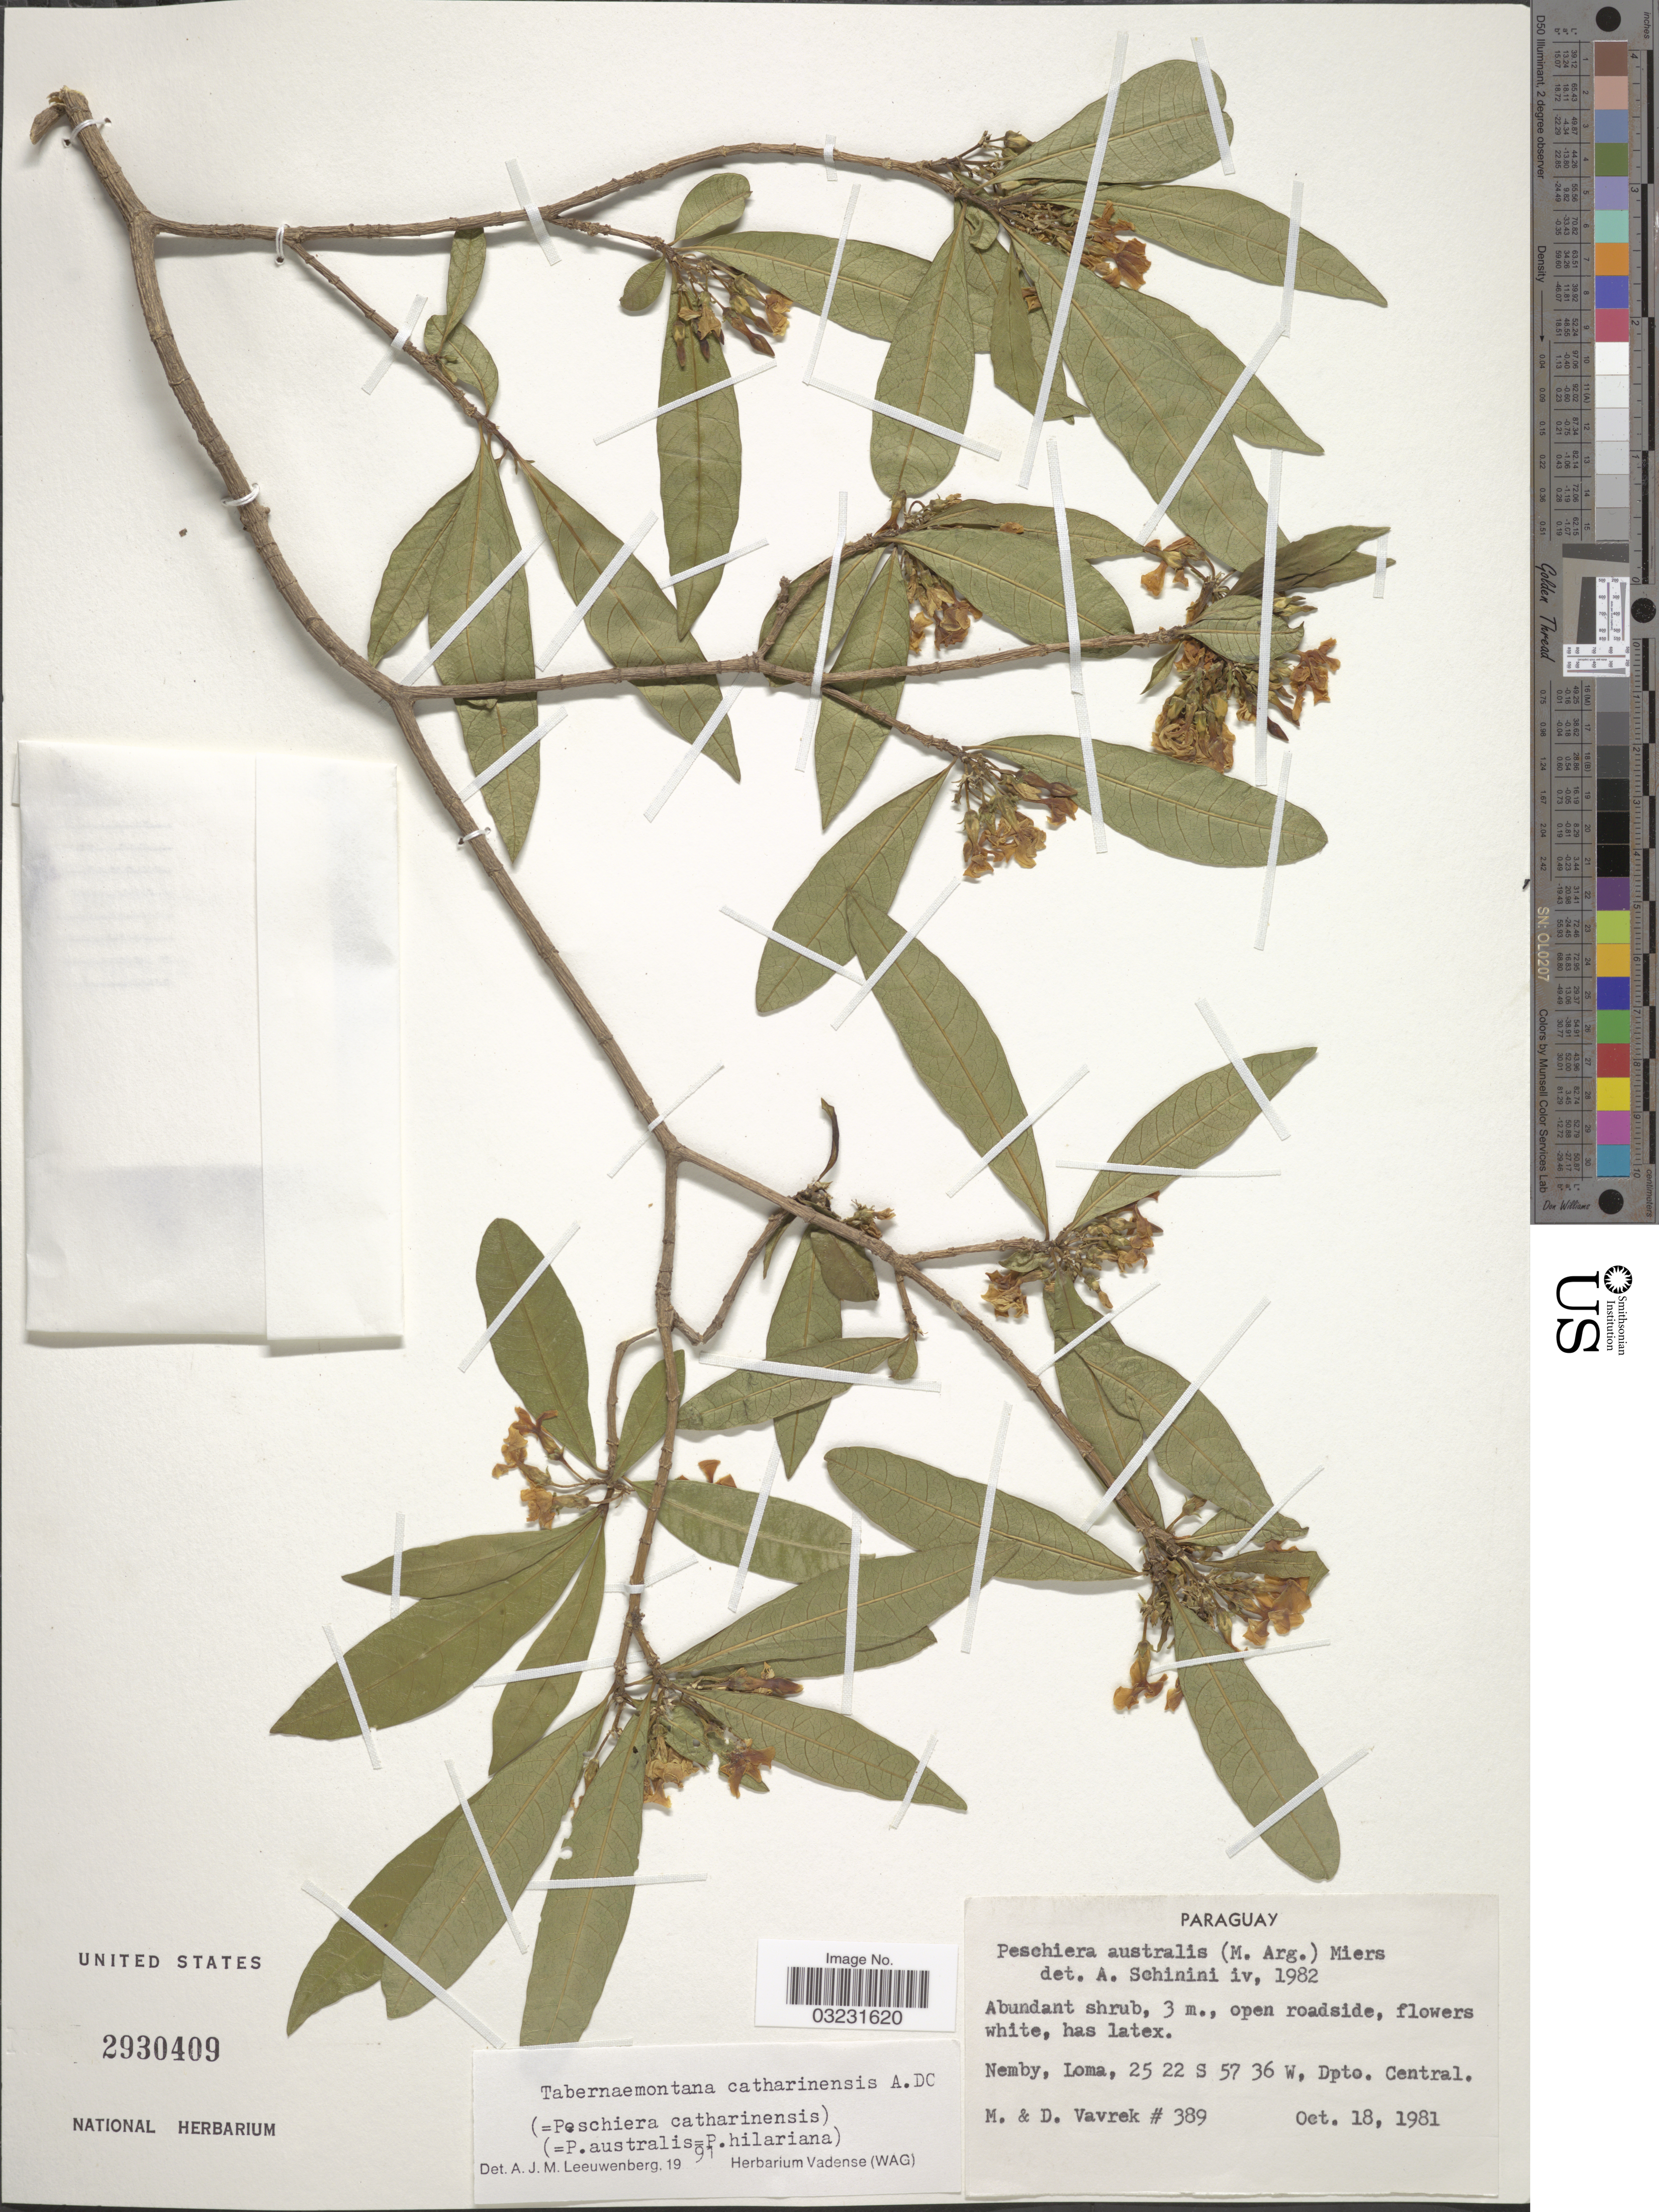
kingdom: Plantae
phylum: Tracheophyta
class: Magnoliopsida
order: Gentianales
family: Apocynaceae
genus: Tabernaemontana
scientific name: Tabernaemontana catharinensis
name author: A. DC.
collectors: M. Vavrek & D. Vavrek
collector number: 389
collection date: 1981-10-18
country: Paraguay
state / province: Central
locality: Nemby, Loma, Dpto. Central.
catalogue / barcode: US 2930409